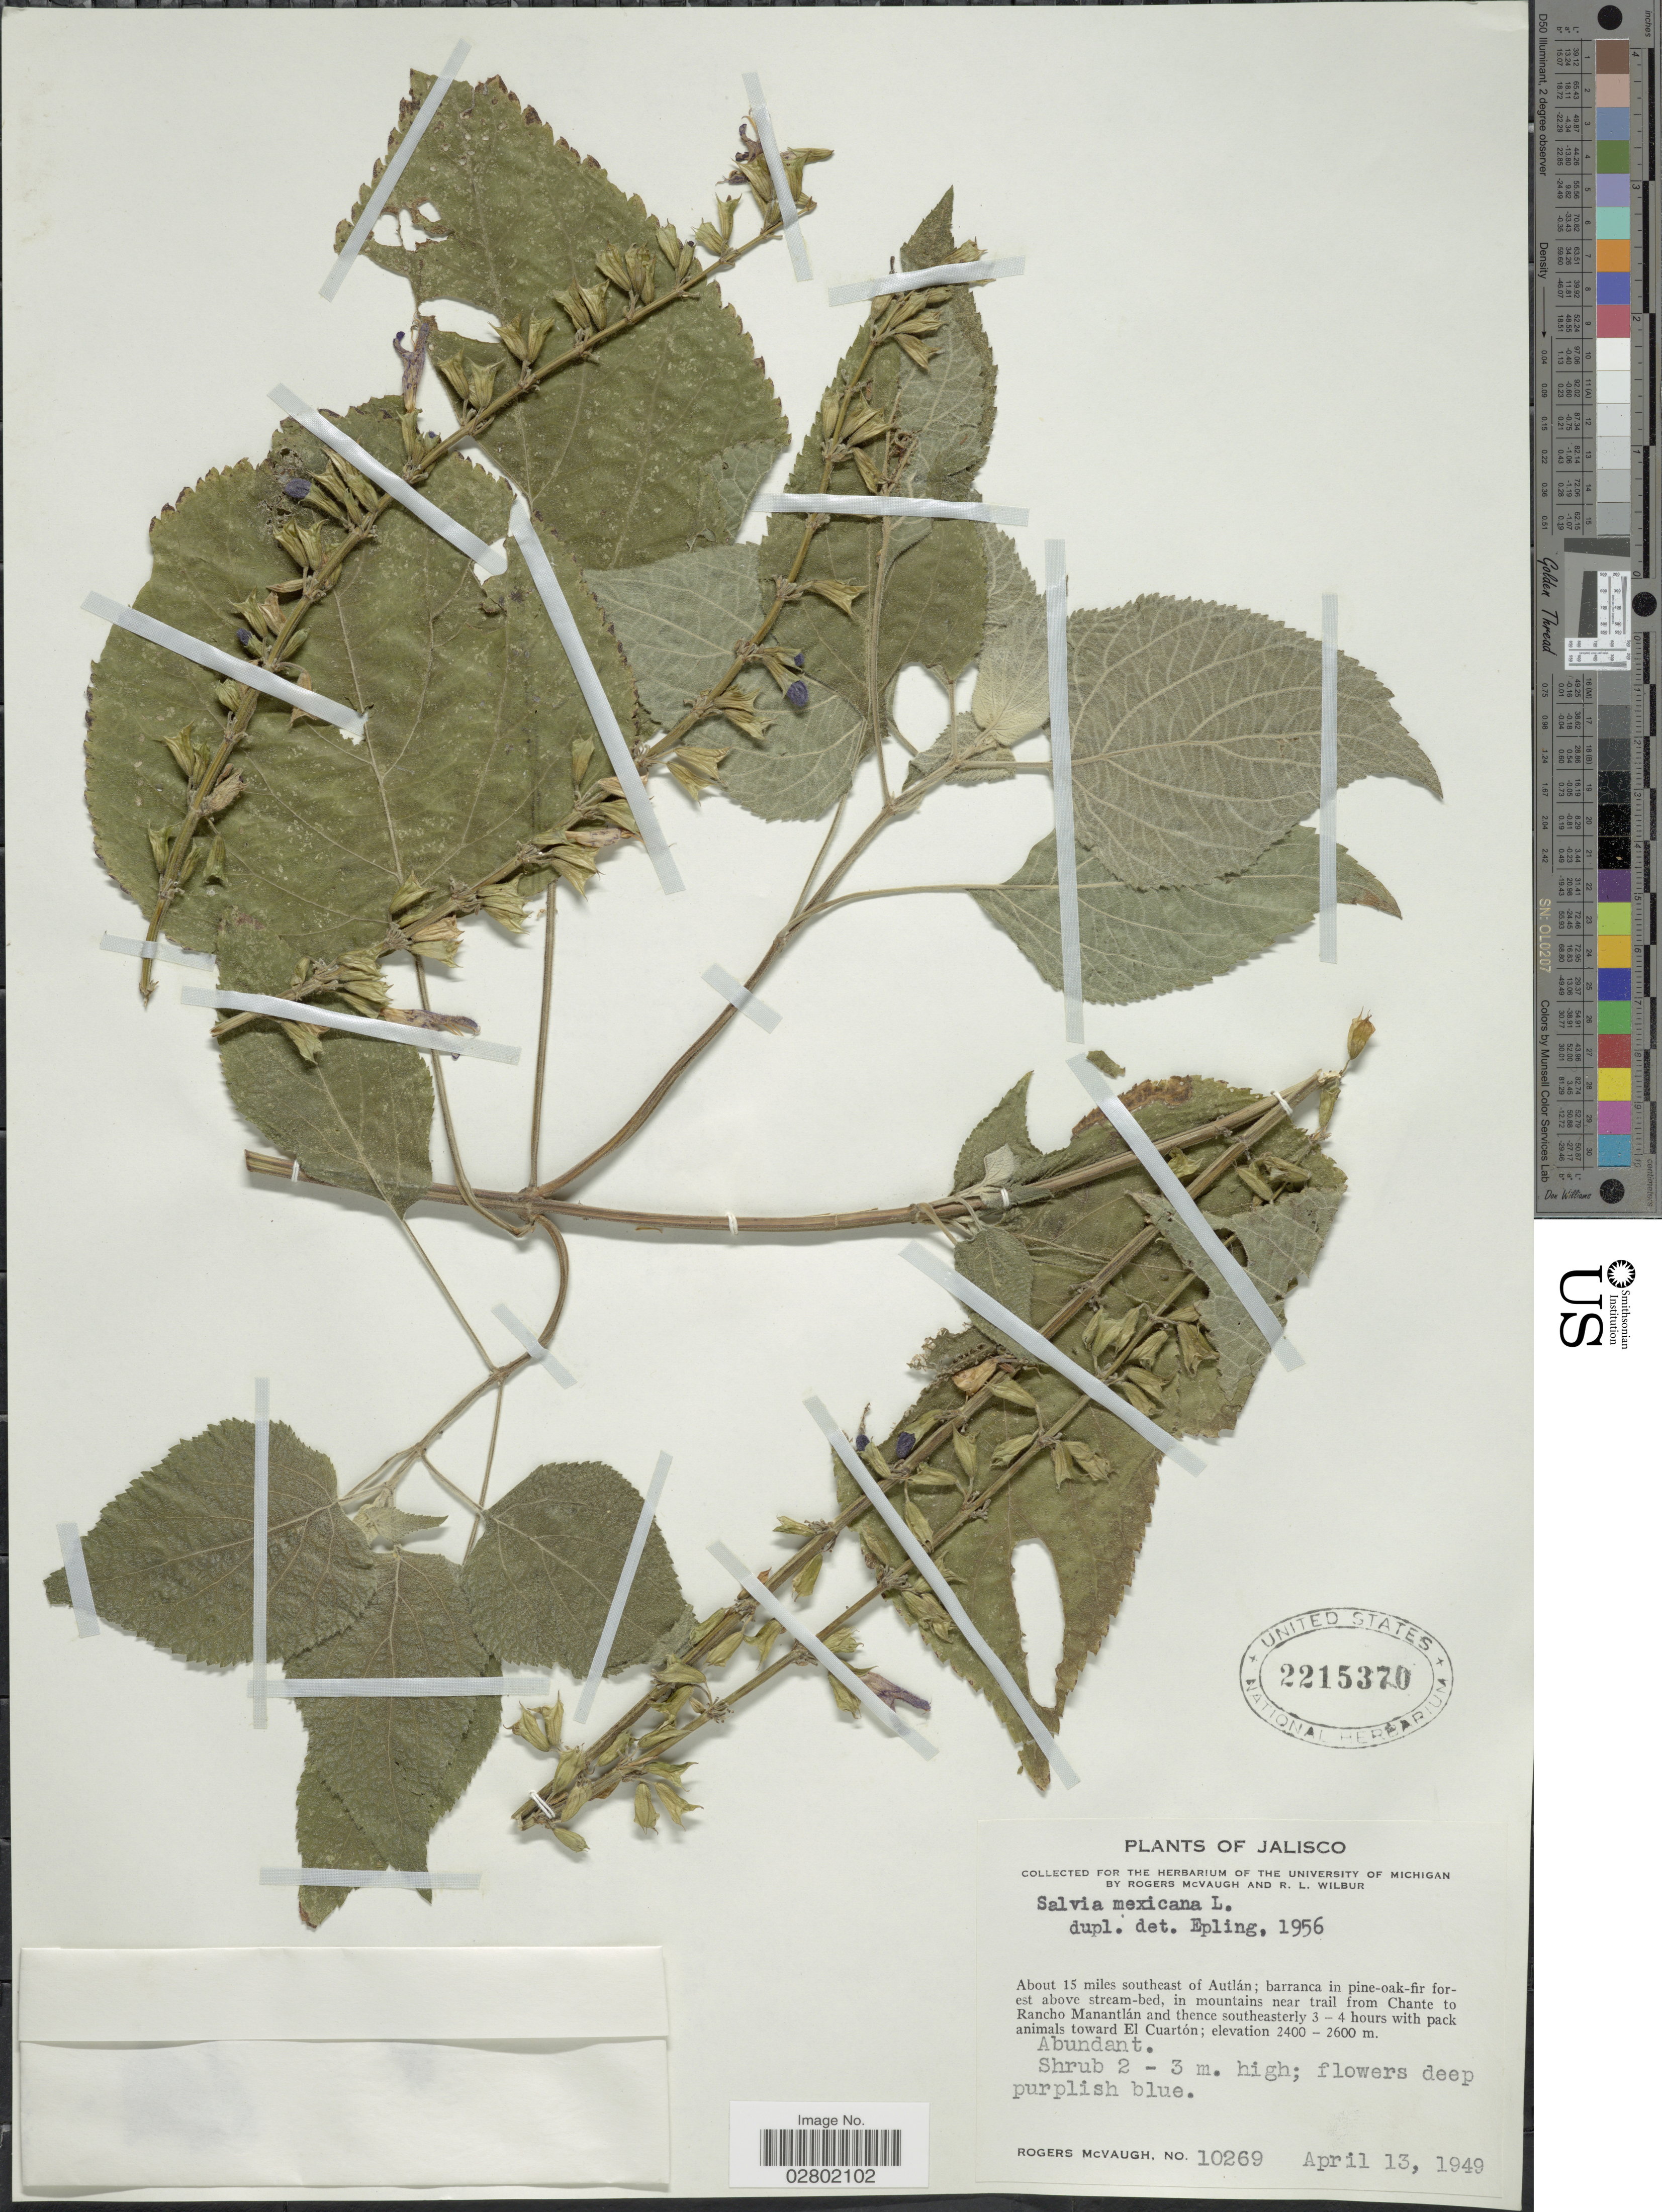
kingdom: Plantae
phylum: Tracheophyta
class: Magnoliopsida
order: Lamiales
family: Lamiaceae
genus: Salvia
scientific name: Salvia mexicana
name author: L.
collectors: R. McVaugh & R. L. Wilbur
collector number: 10269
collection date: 1949-04-13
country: Mexico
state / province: Jalisco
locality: About 15 miles southeast of Autlán, in mountains near trail from Chante to Rancho Manantlán and thence southeasterly 3-4 hours with pack animals toward El Cuartón.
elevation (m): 2400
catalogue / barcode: US 2215370